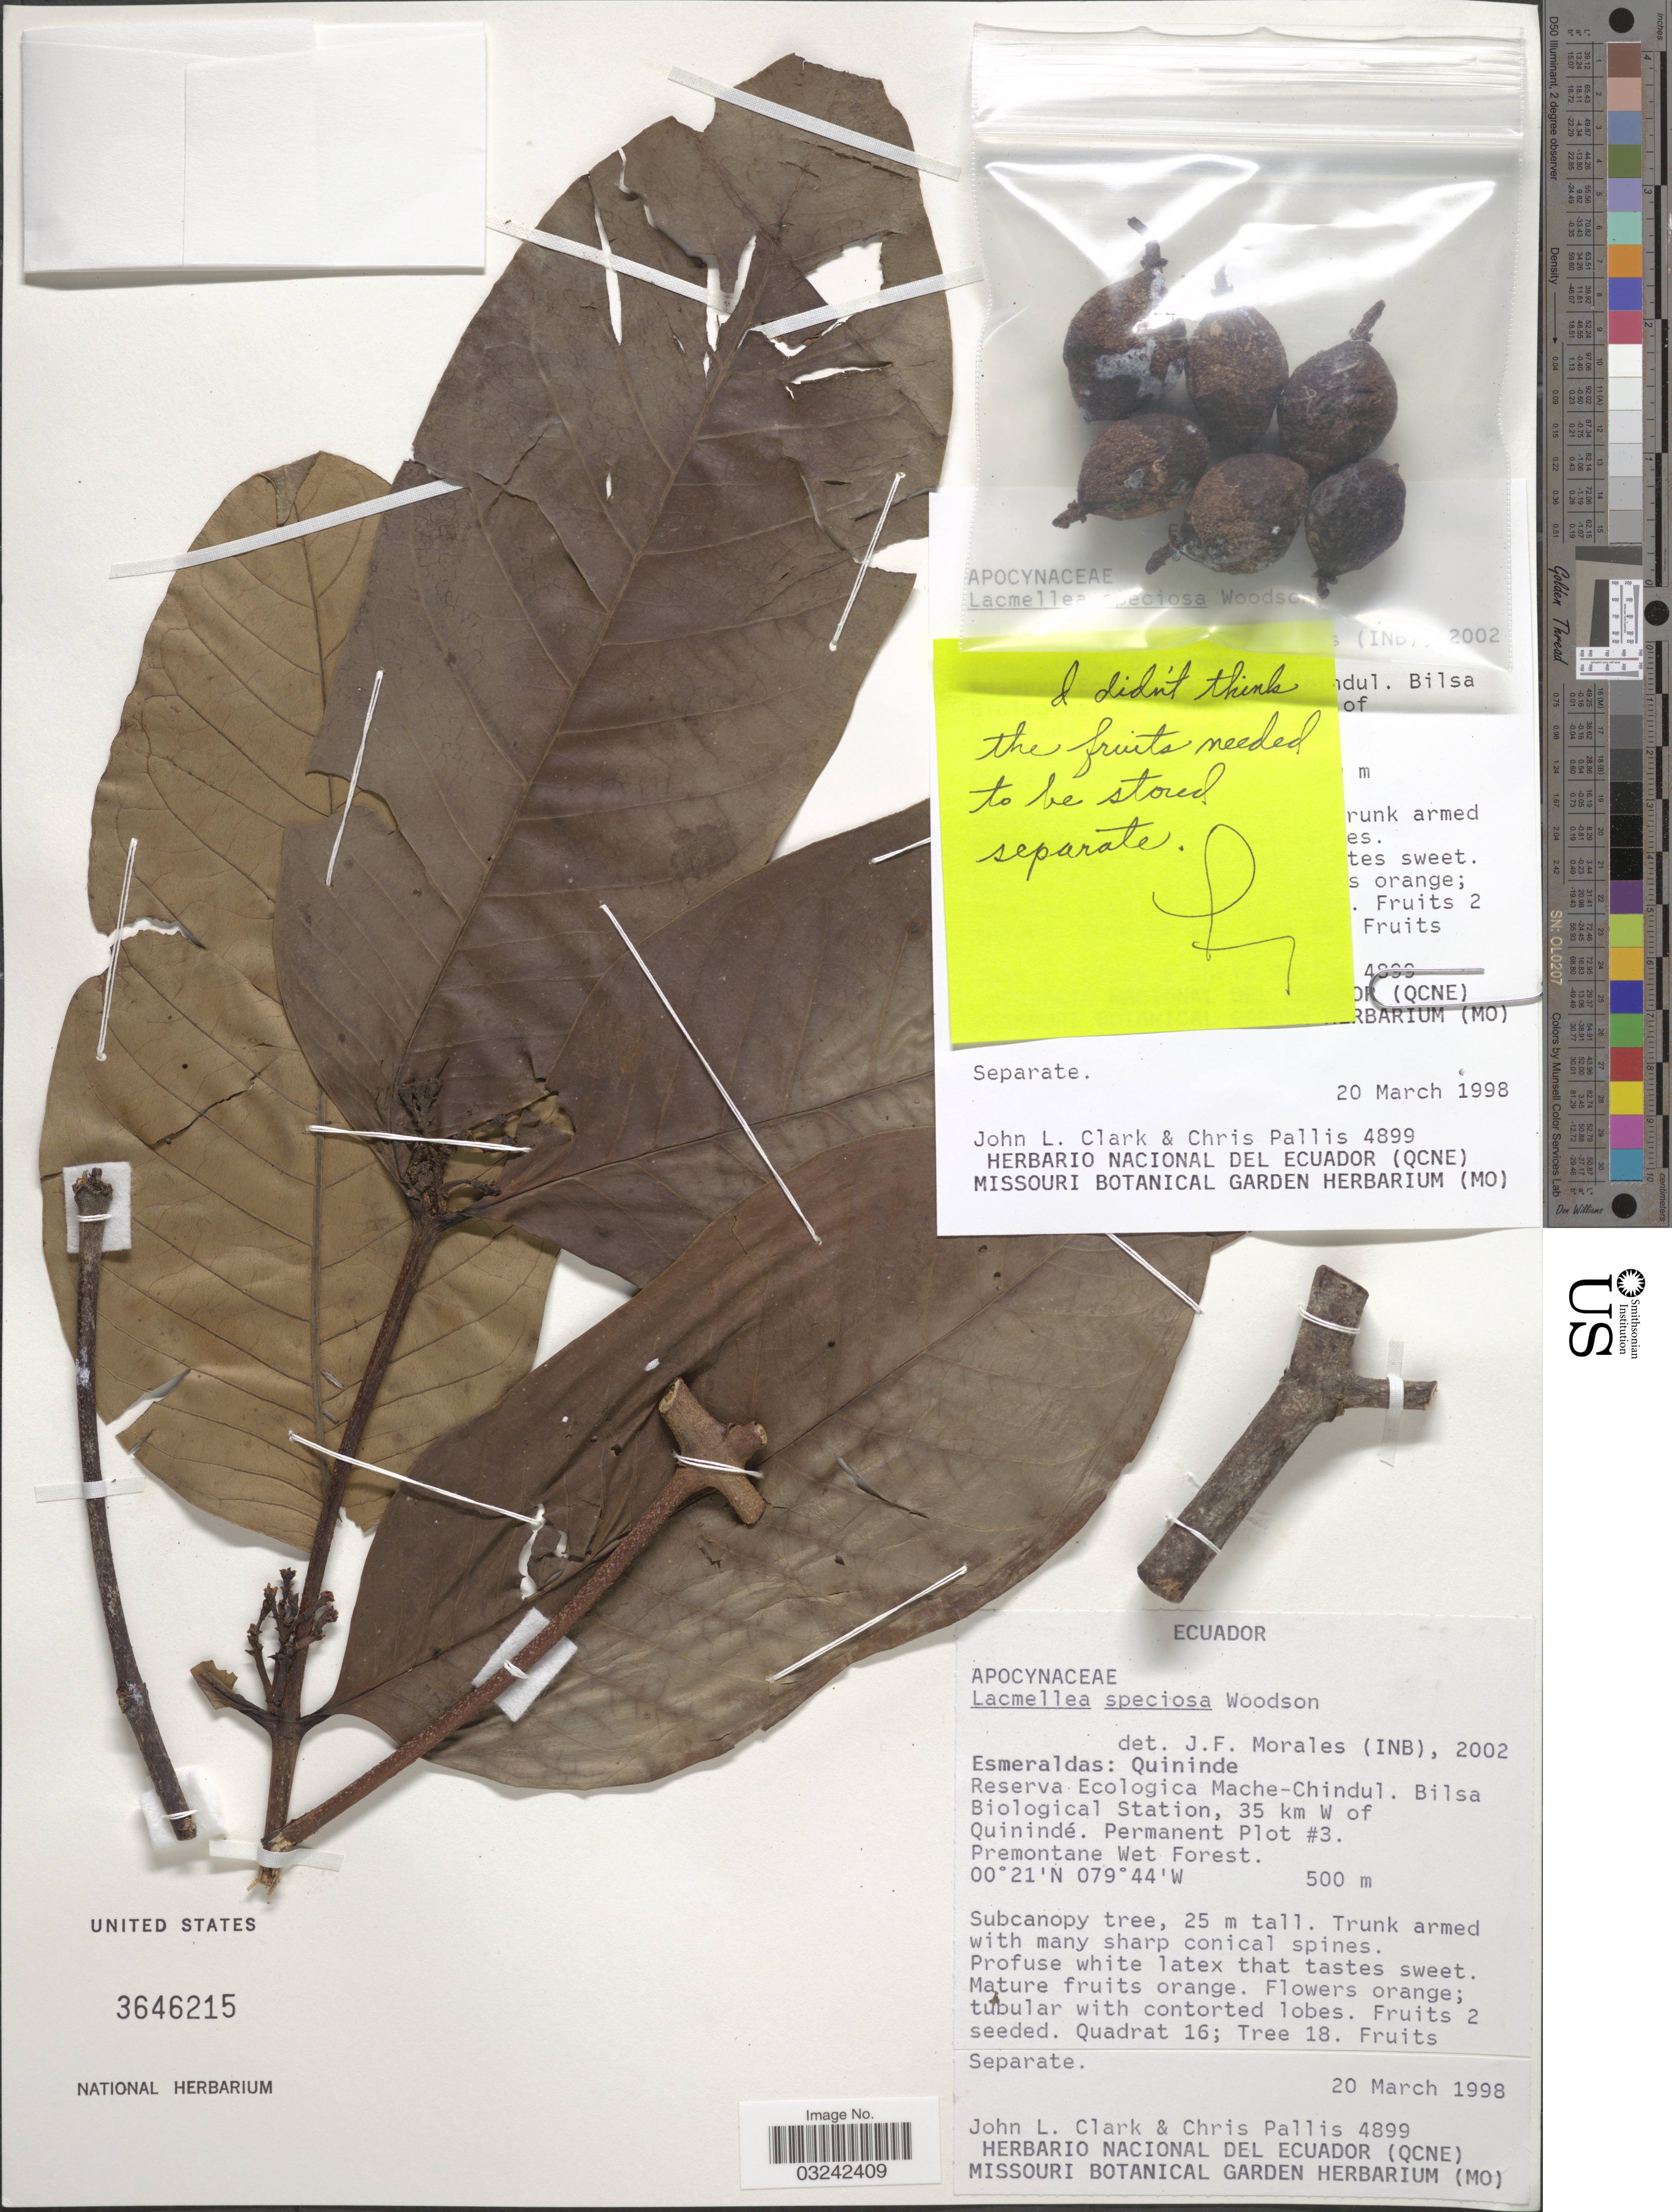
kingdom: Plantae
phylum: Tracheophyta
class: Magnoliopsida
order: Gentianales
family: Apocynaceae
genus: Lacmellea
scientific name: Lacmellea speciosa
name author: Woodson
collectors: J. L. Clark & C. Pallis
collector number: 4899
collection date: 1998-03-20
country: Ecuador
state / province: Esmeraldas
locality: Quininde. Reserva Ecologica Mache-Chindul. Bilsa Biological Station, 35 km W of Quininde. Permanent Plot #3.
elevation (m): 500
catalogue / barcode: US 3646215